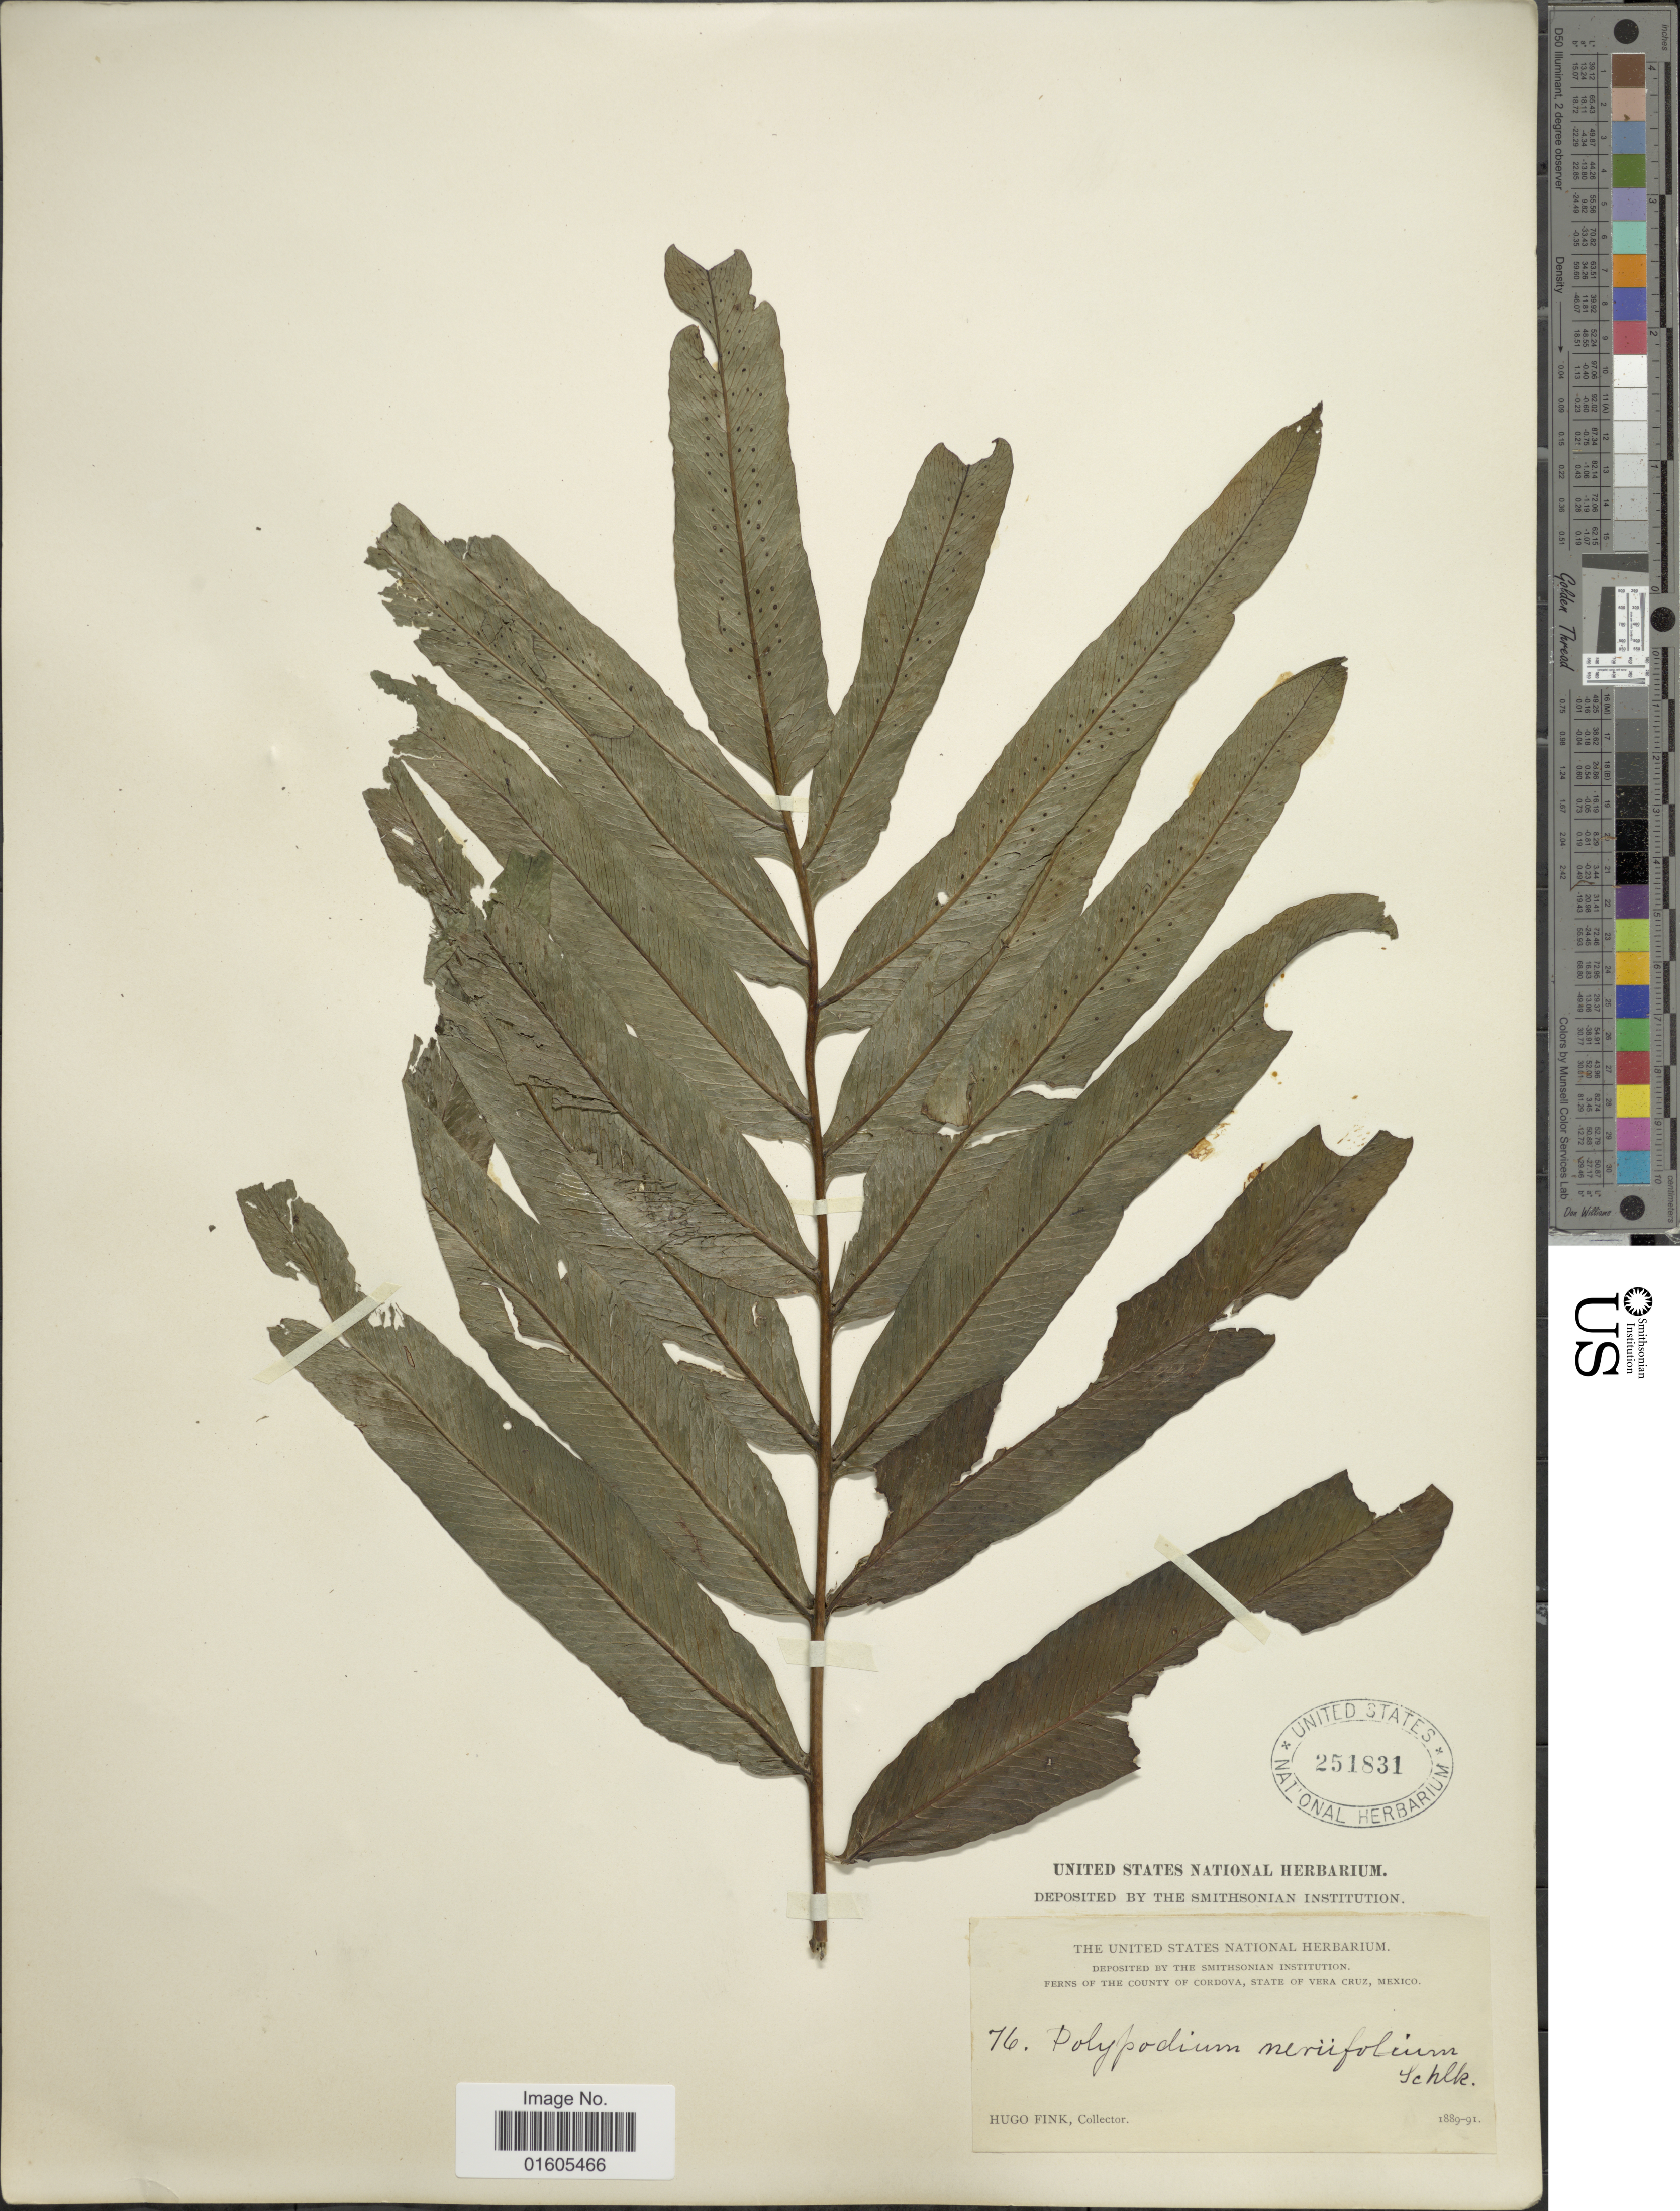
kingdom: Plantae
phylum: Tracheophyta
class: Polypodiopsida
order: Polypodiales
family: Polypodiaceae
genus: Serpocaulon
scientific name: Serpocaulon triseriale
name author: (Sw.) A.R. Sm.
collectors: H. Fink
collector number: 76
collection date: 1889/1891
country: Mexico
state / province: Veracruz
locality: Ferns of the County of Cordova, State of Vera Cruz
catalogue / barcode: US 251831